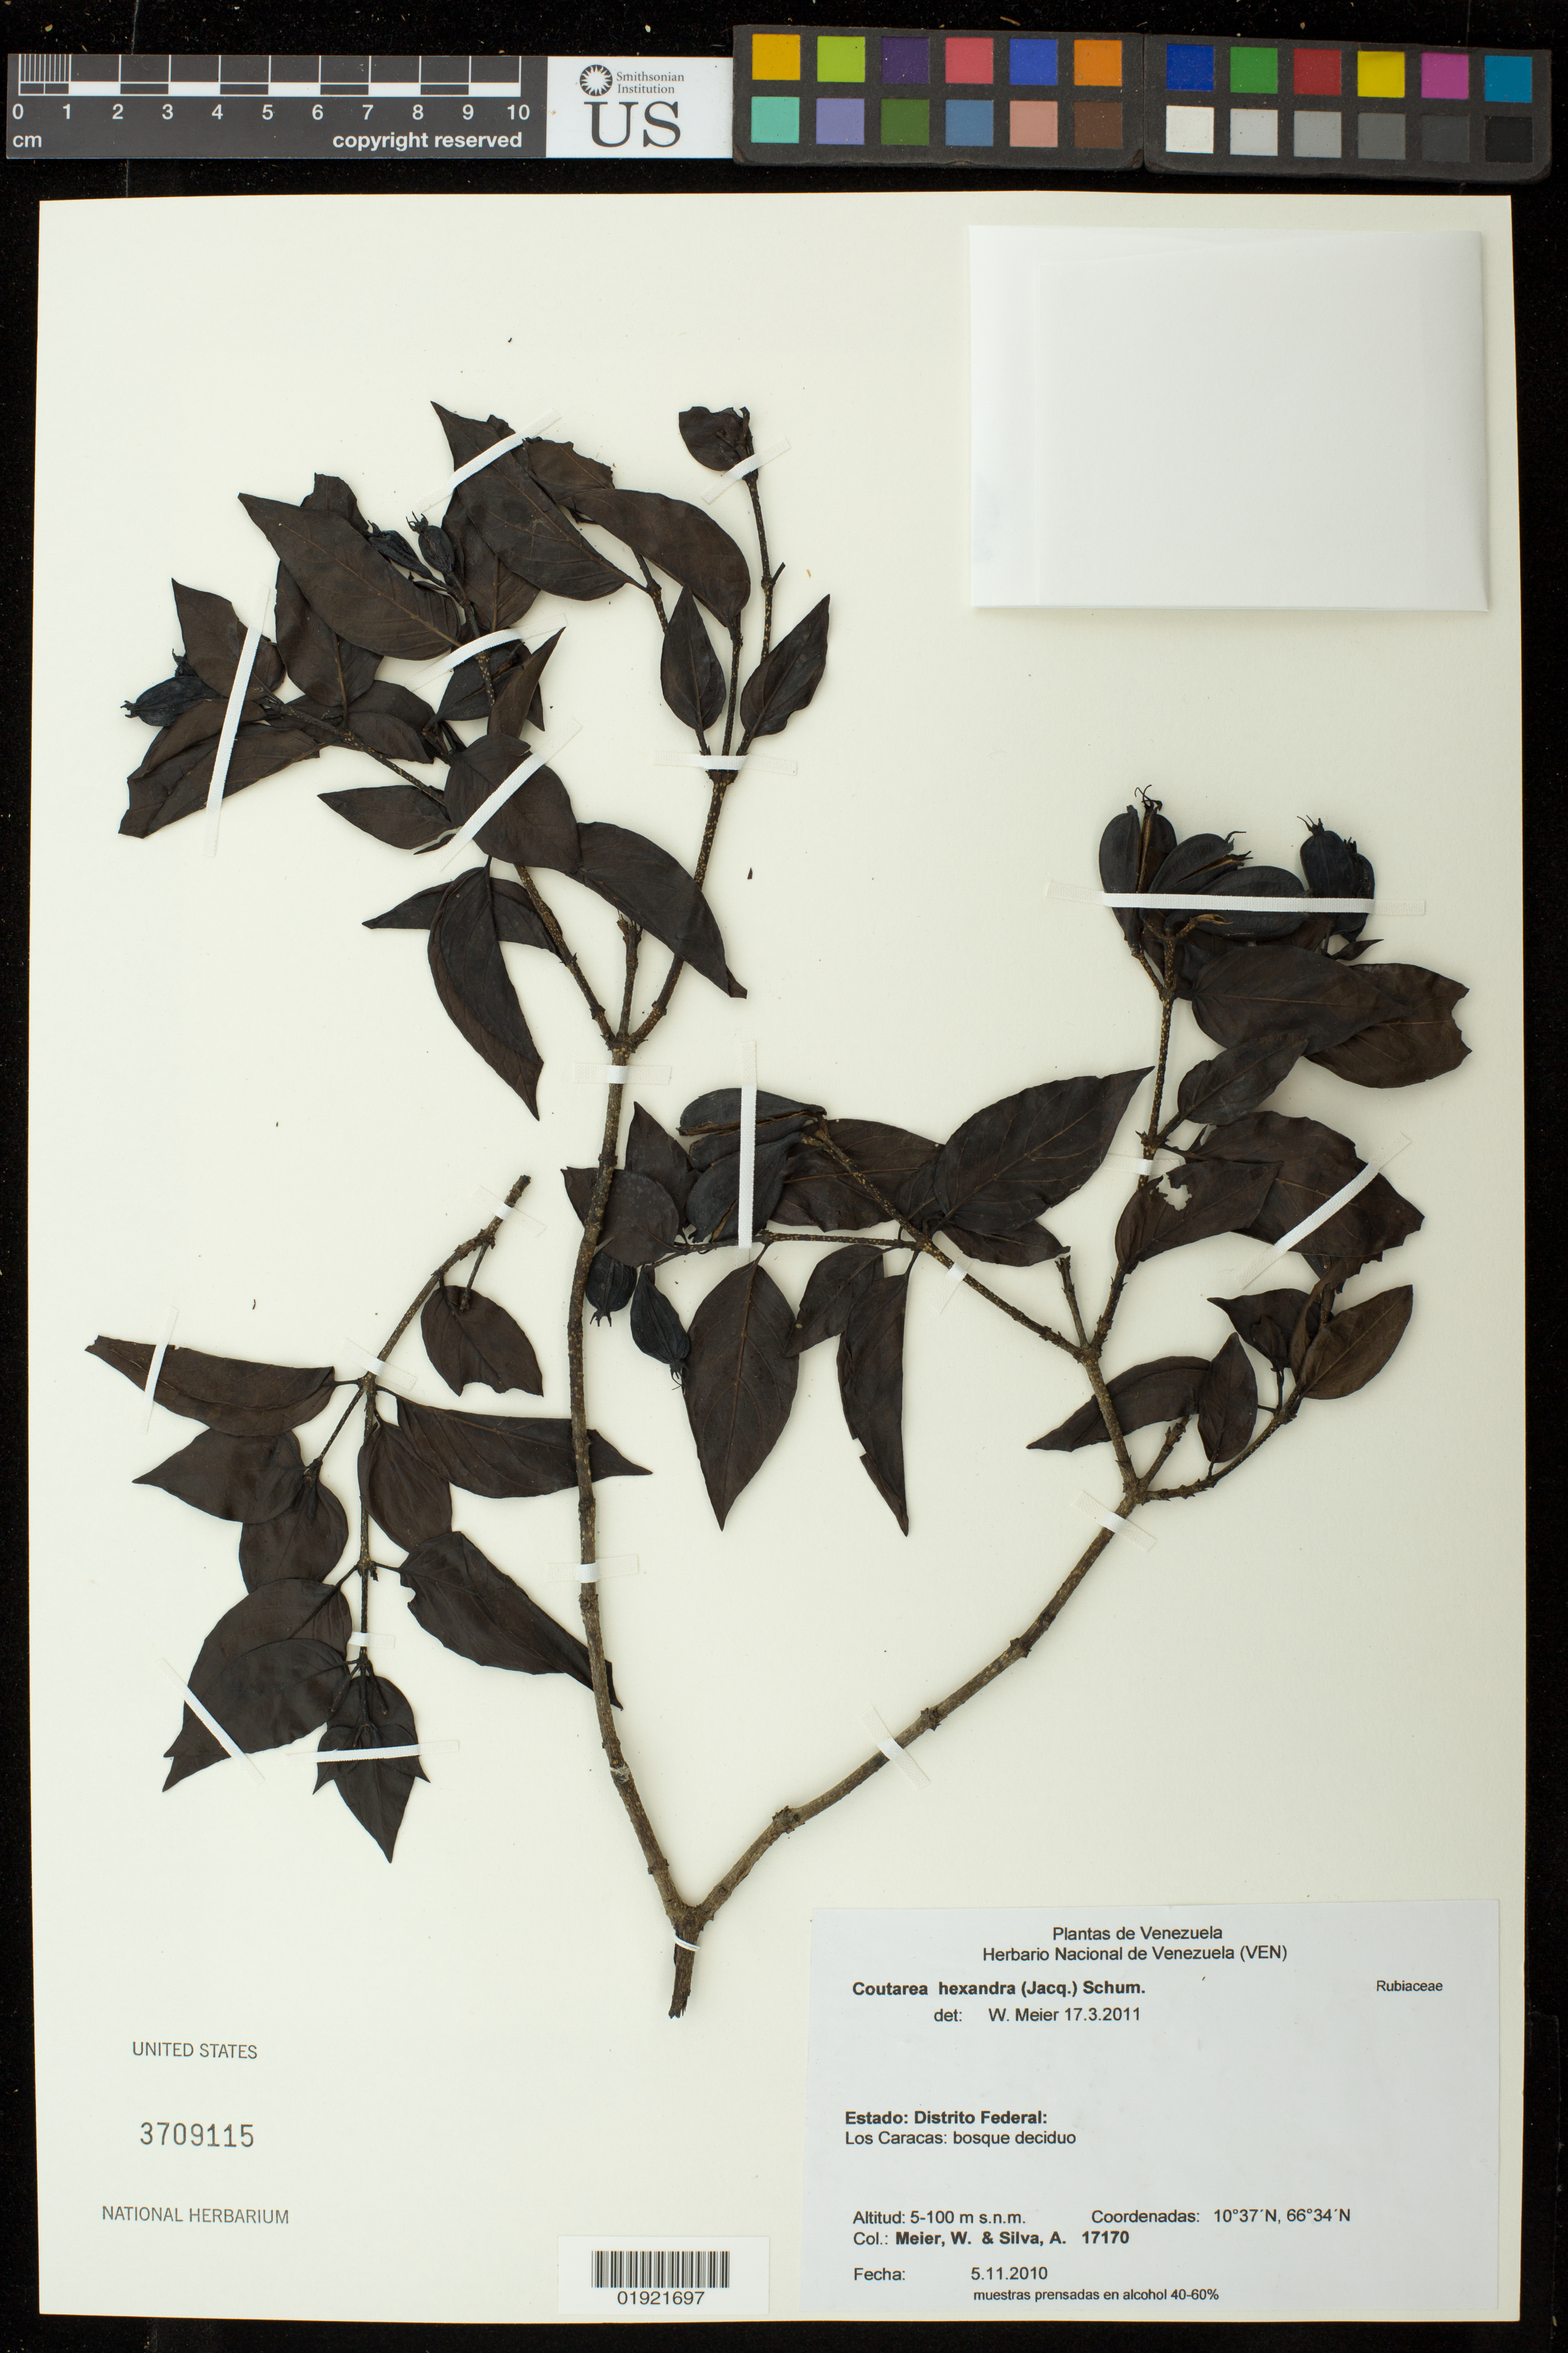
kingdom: Plantae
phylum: Tracheophyta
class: Magnoliopsida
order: Gentianales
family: Rubiaceae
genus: Coutarea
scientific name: Coutarea hexandra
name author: (Jacq.) K. Schum.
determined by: Meier, Winfried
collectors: W. Meier & A. Silva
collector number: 17170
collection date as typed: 5.11.2010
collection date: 2010-11-05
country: Venezuela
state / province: Distrito Federal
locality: Los Caracas: bosque deciduo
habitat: bosque deciduo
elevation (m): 5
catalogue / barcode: US 3709115